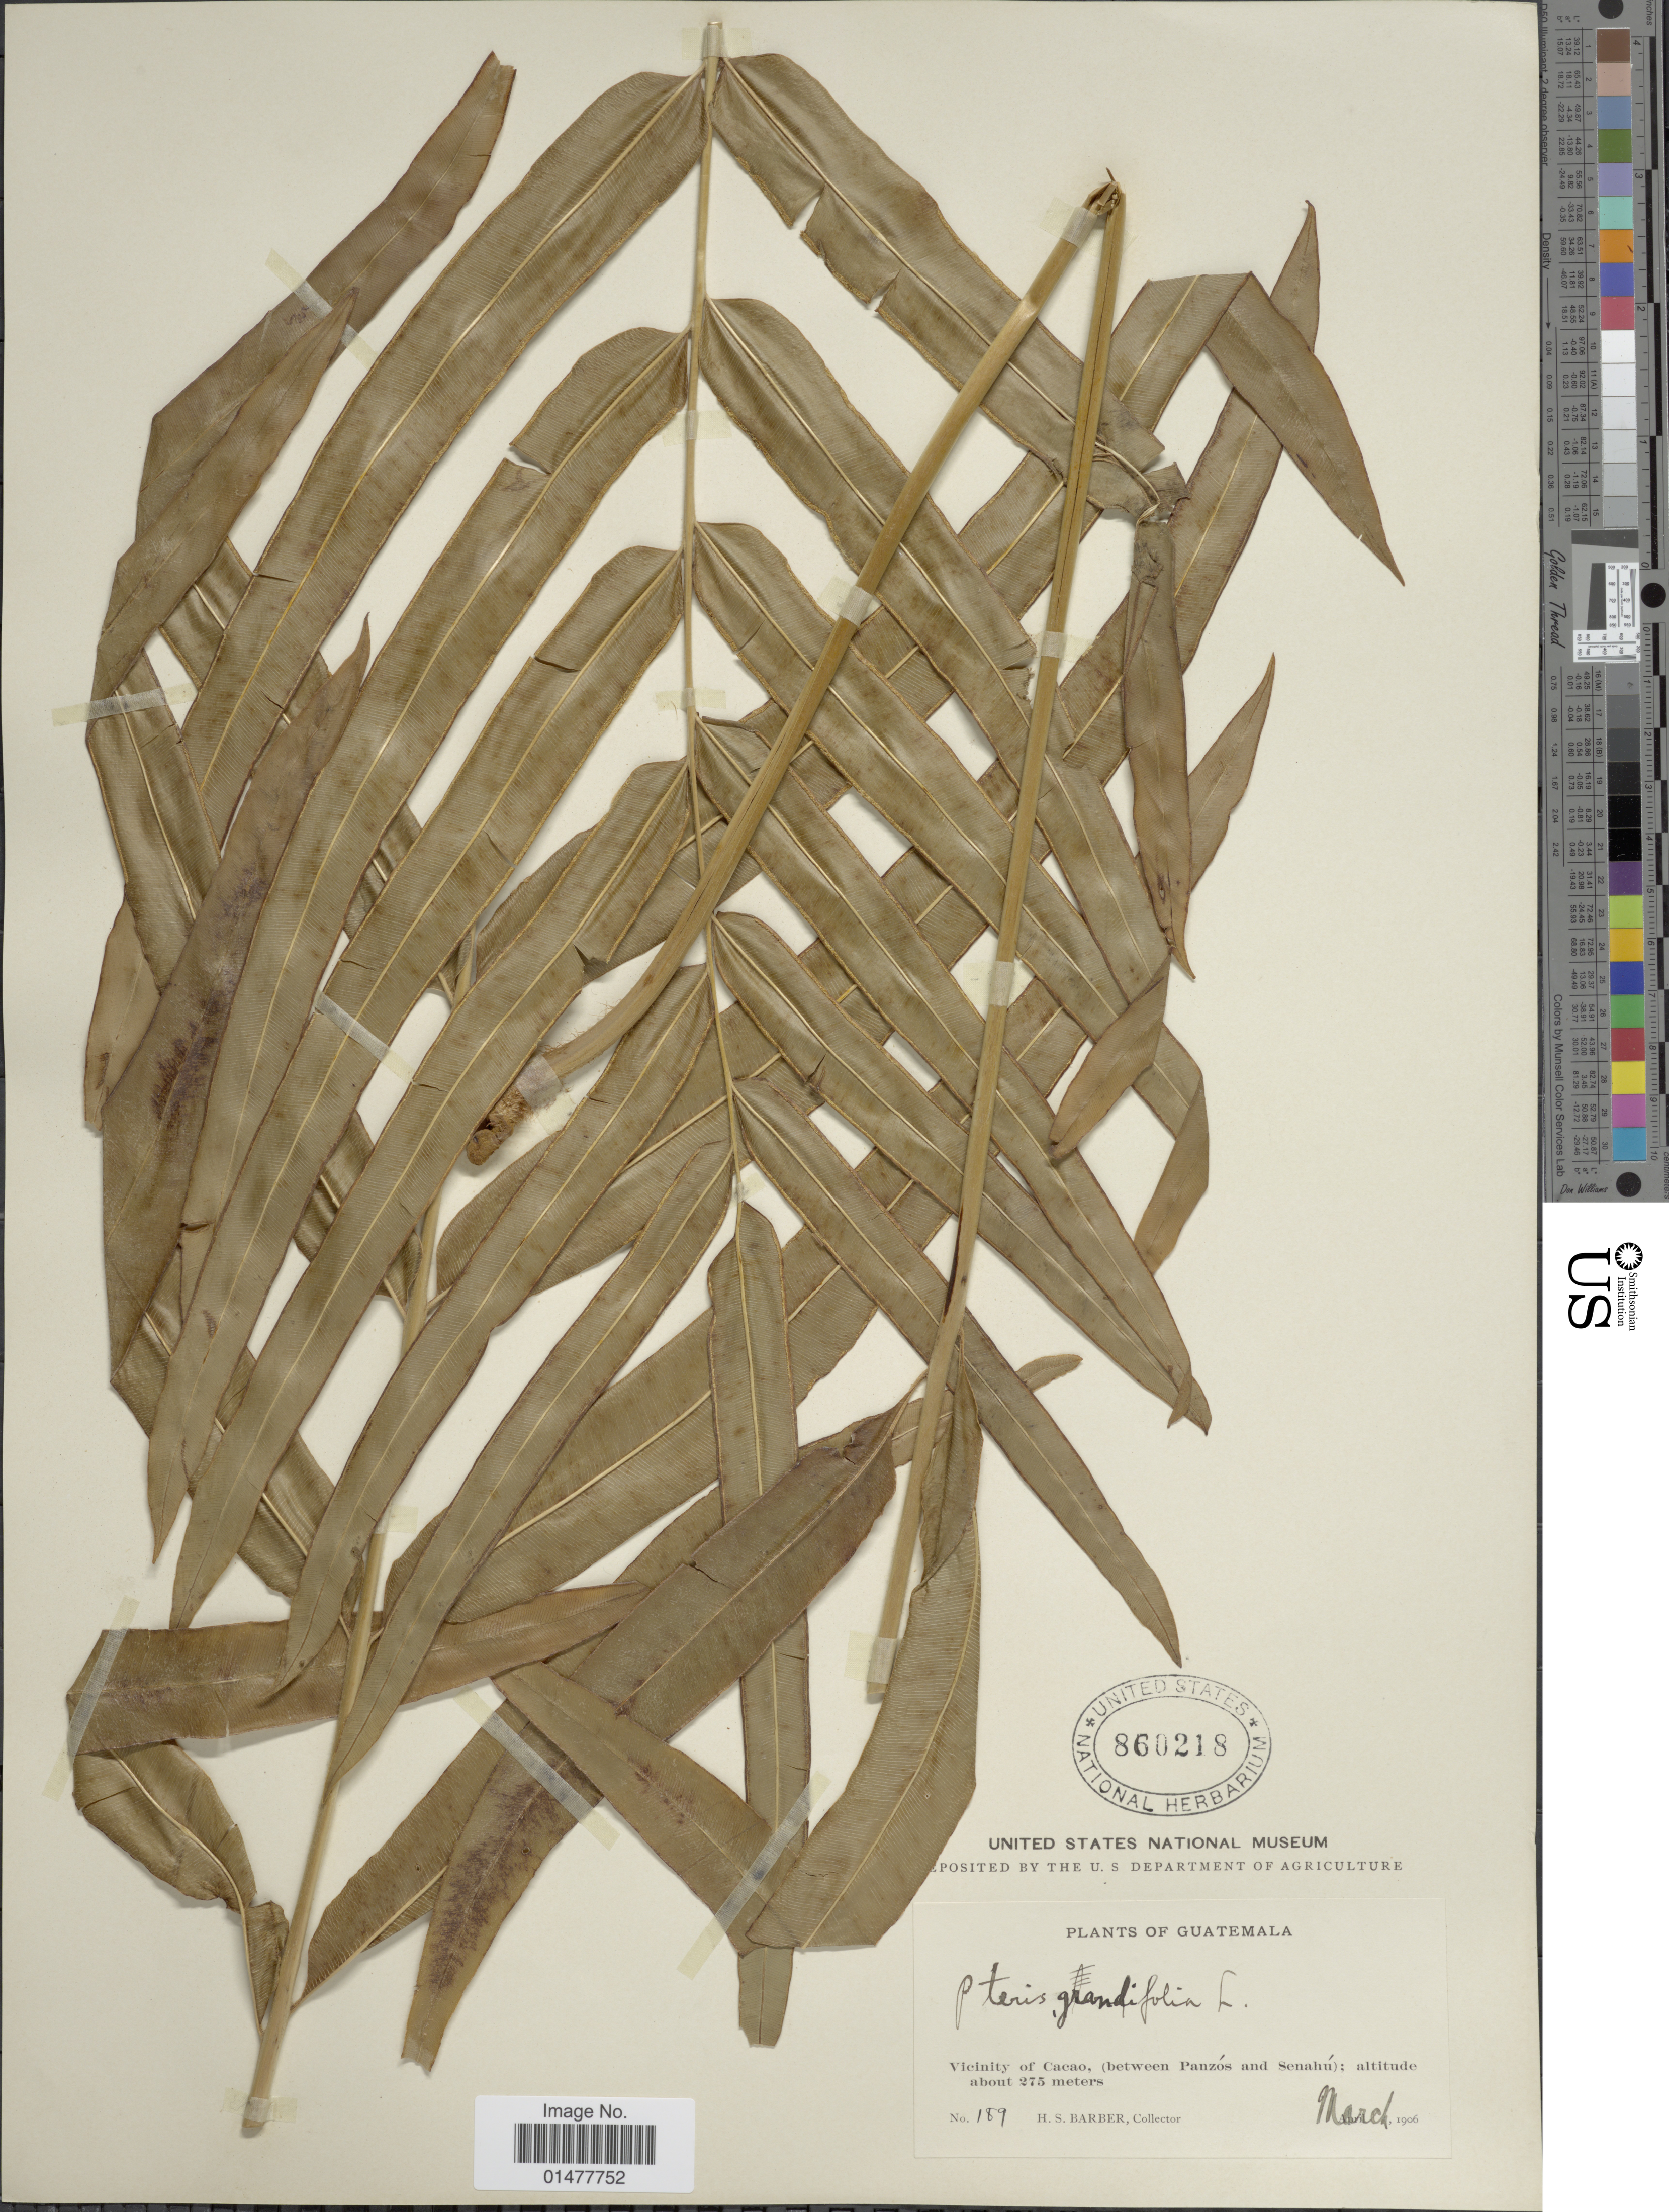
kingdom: Plantae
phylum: Tracheophyta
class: Polypodiopsida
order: Polypodiales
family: Pteridaceae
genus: Pteris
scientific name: Pteris grandifolia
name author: L.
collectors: H. Barber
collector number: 189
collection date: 1906-03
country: Guatemala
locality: Vicinity of Cacao, (between Panzós and Senahú).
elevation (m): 275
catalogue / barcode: US 860218